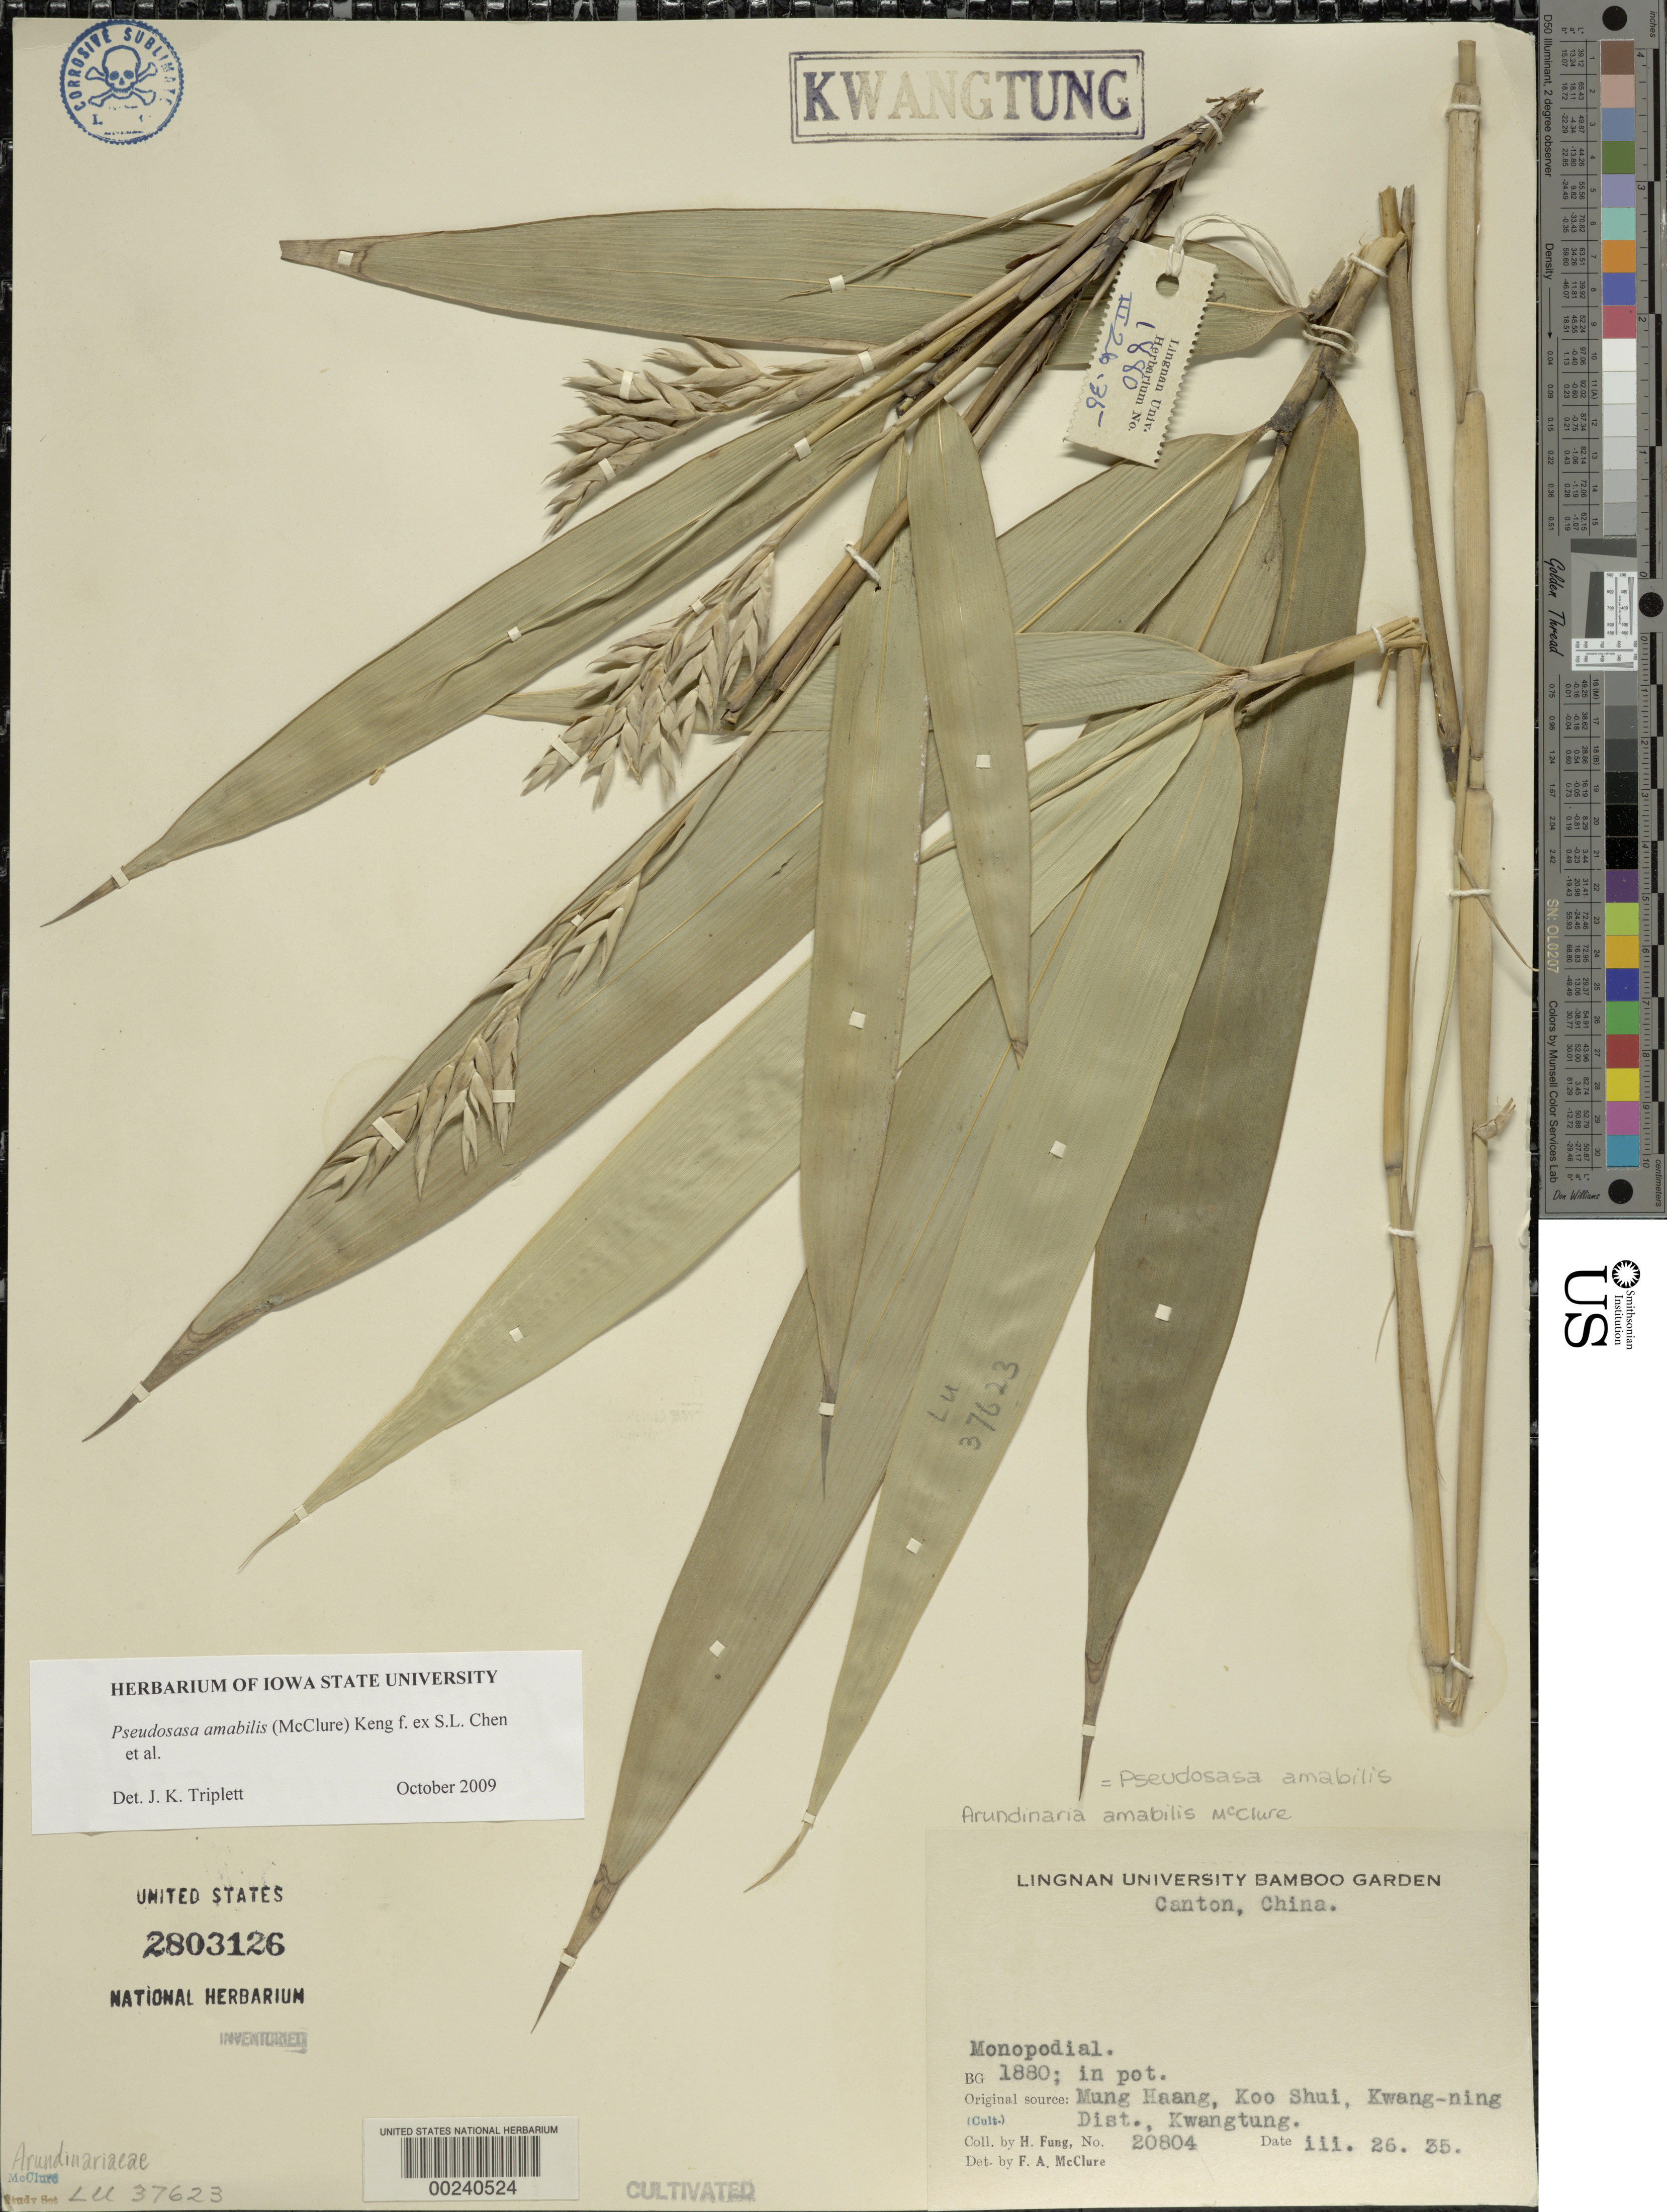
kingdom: Plantae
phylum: Tracheophyta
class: Liliopsida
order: Poales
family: Poaceae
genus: Pseudosasa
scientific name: Pseudosasa amabilis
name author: (McClure) Keng f.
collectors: H. L. Fung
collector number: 20804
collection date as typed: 26 Mar 1935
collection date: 1935-03-26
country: China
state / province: Guangdong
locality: Lingnan Univ. Bamboo Gardens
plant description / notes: Originally collected in 1880, Mung Haang, Koo Shui, Kwang-ning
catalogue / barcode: US 2803126